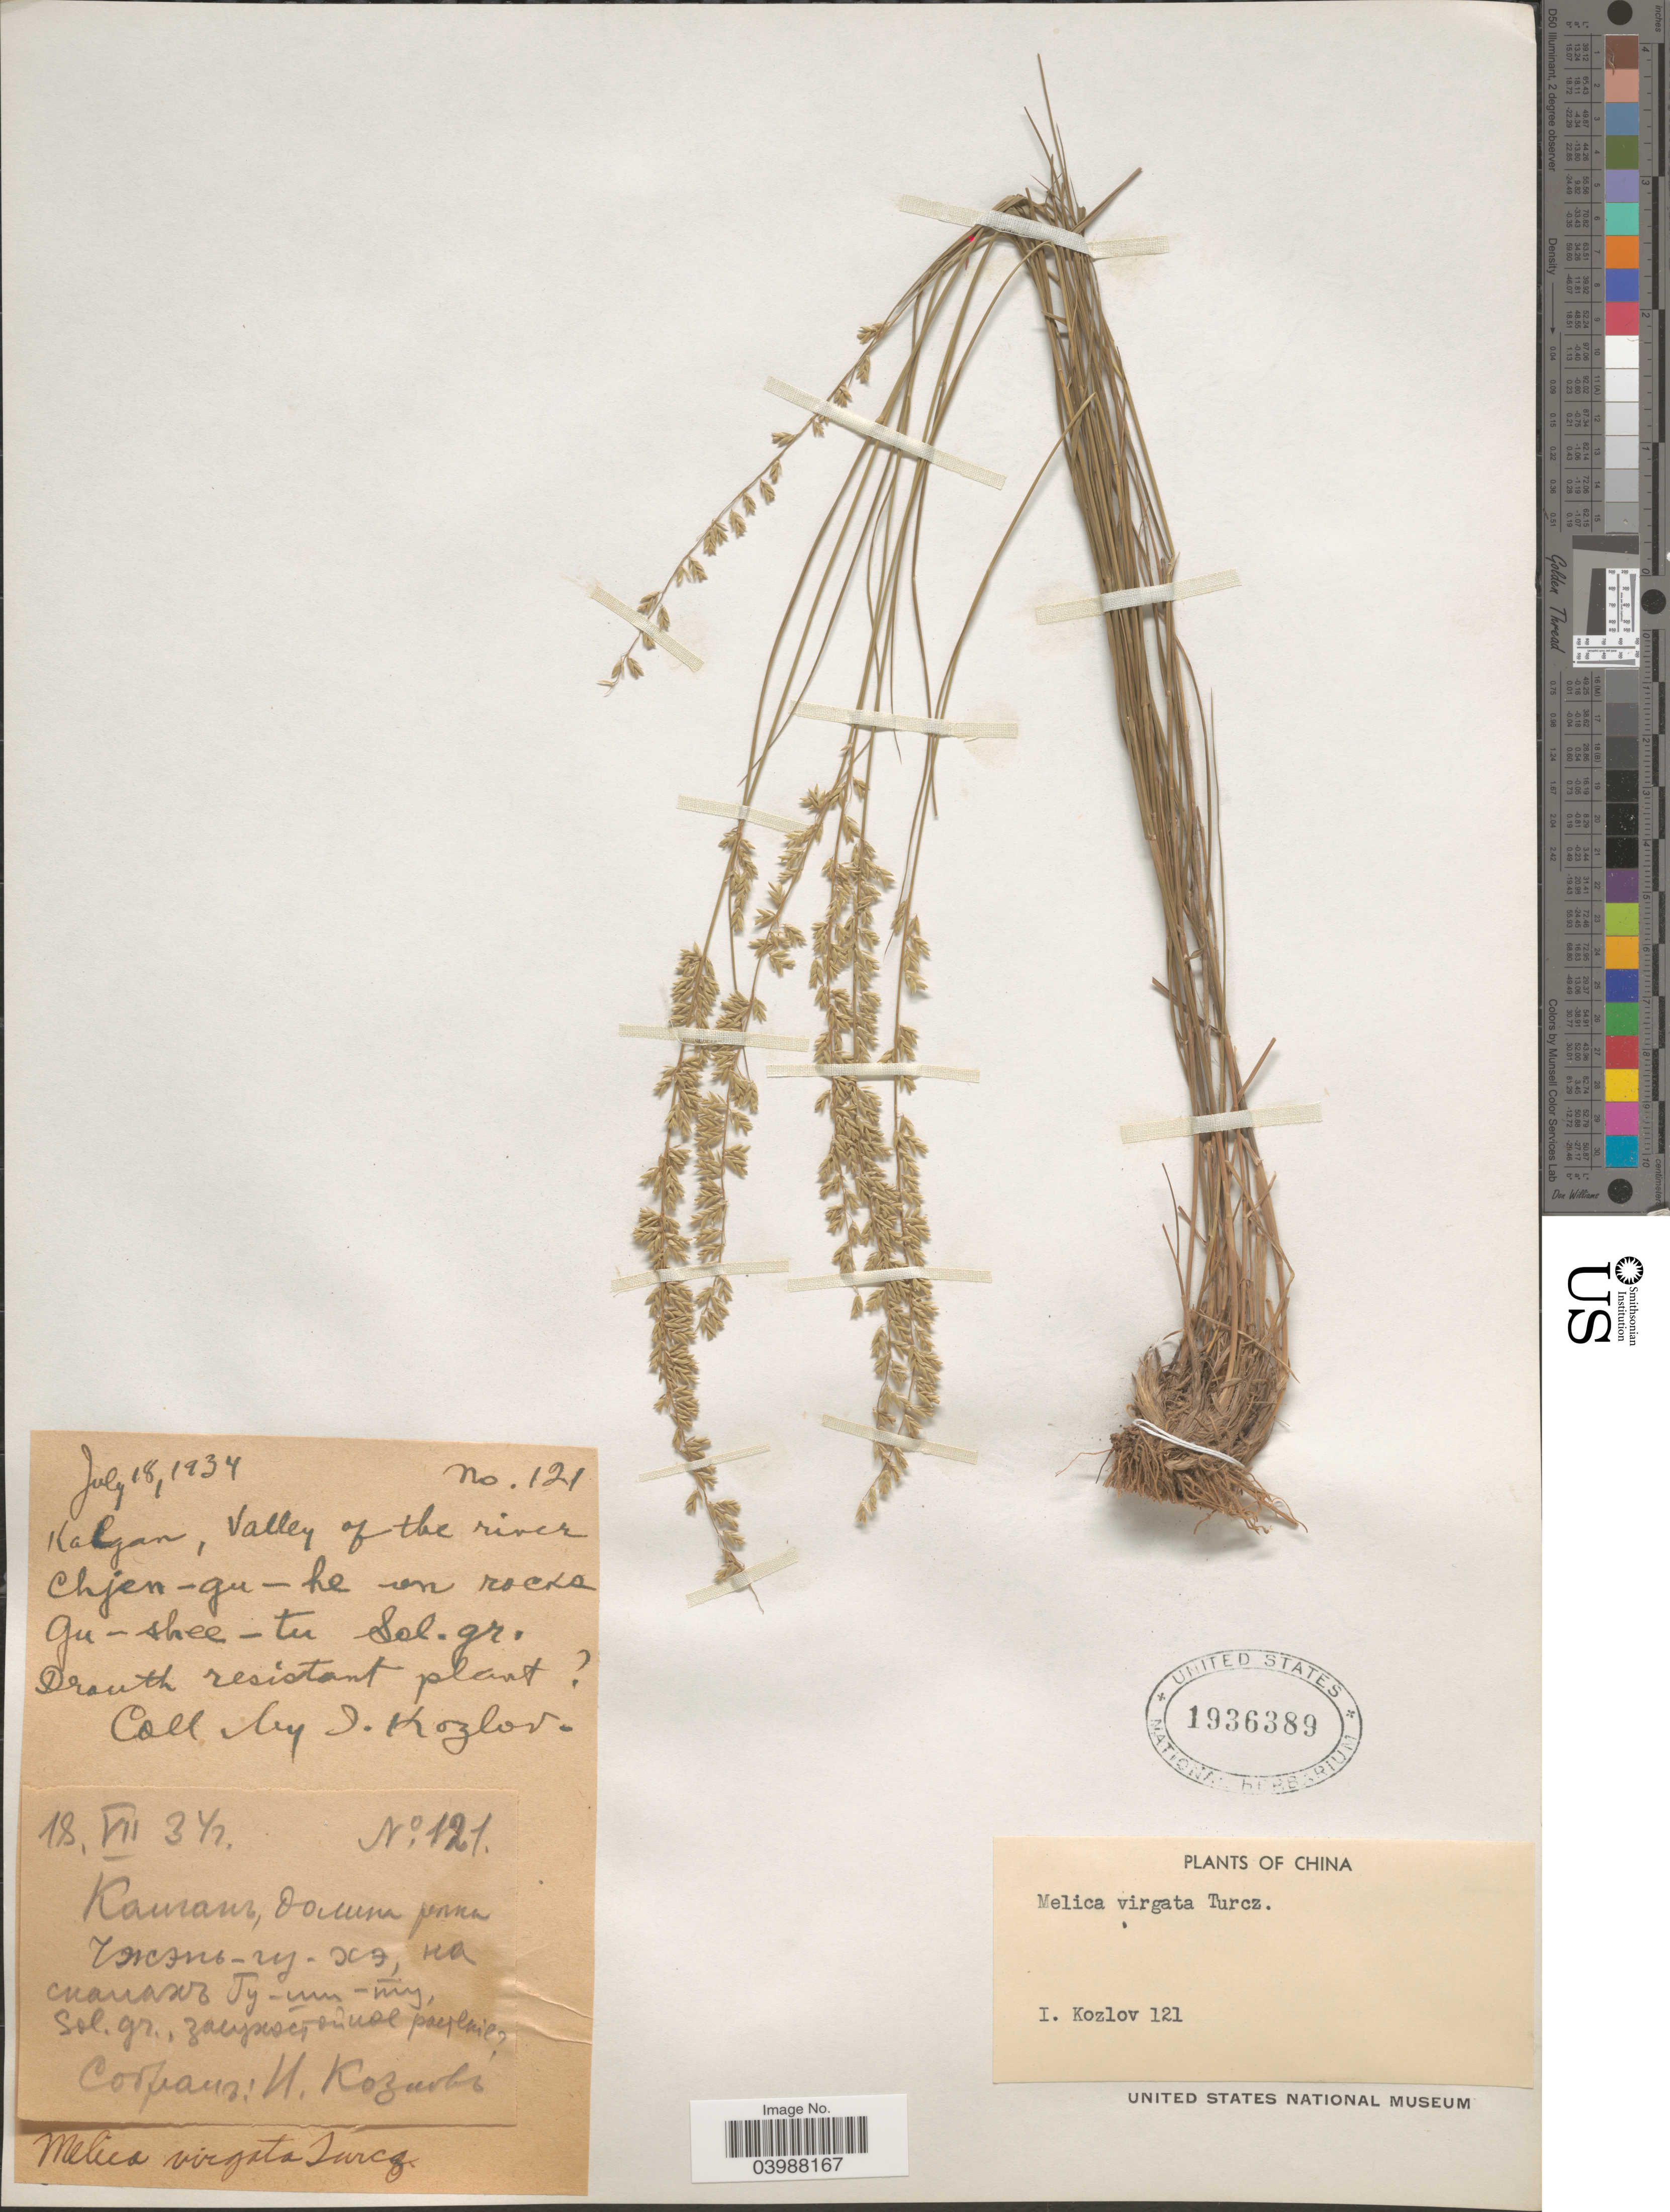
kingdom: Plantae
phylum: Tracheophyta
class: Liliopsida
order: Poales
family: Poaceae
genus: Melica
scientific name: Melica virgata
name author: Turcz. ex Trin.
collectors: I. Kozlov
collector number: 121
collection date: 1934-07-18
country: China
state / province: Hebei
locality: Kalgan, Valley of the river Chjen-gu-he on rocks Gu-shee-tu Sol. gr.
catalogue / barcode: US 1936389